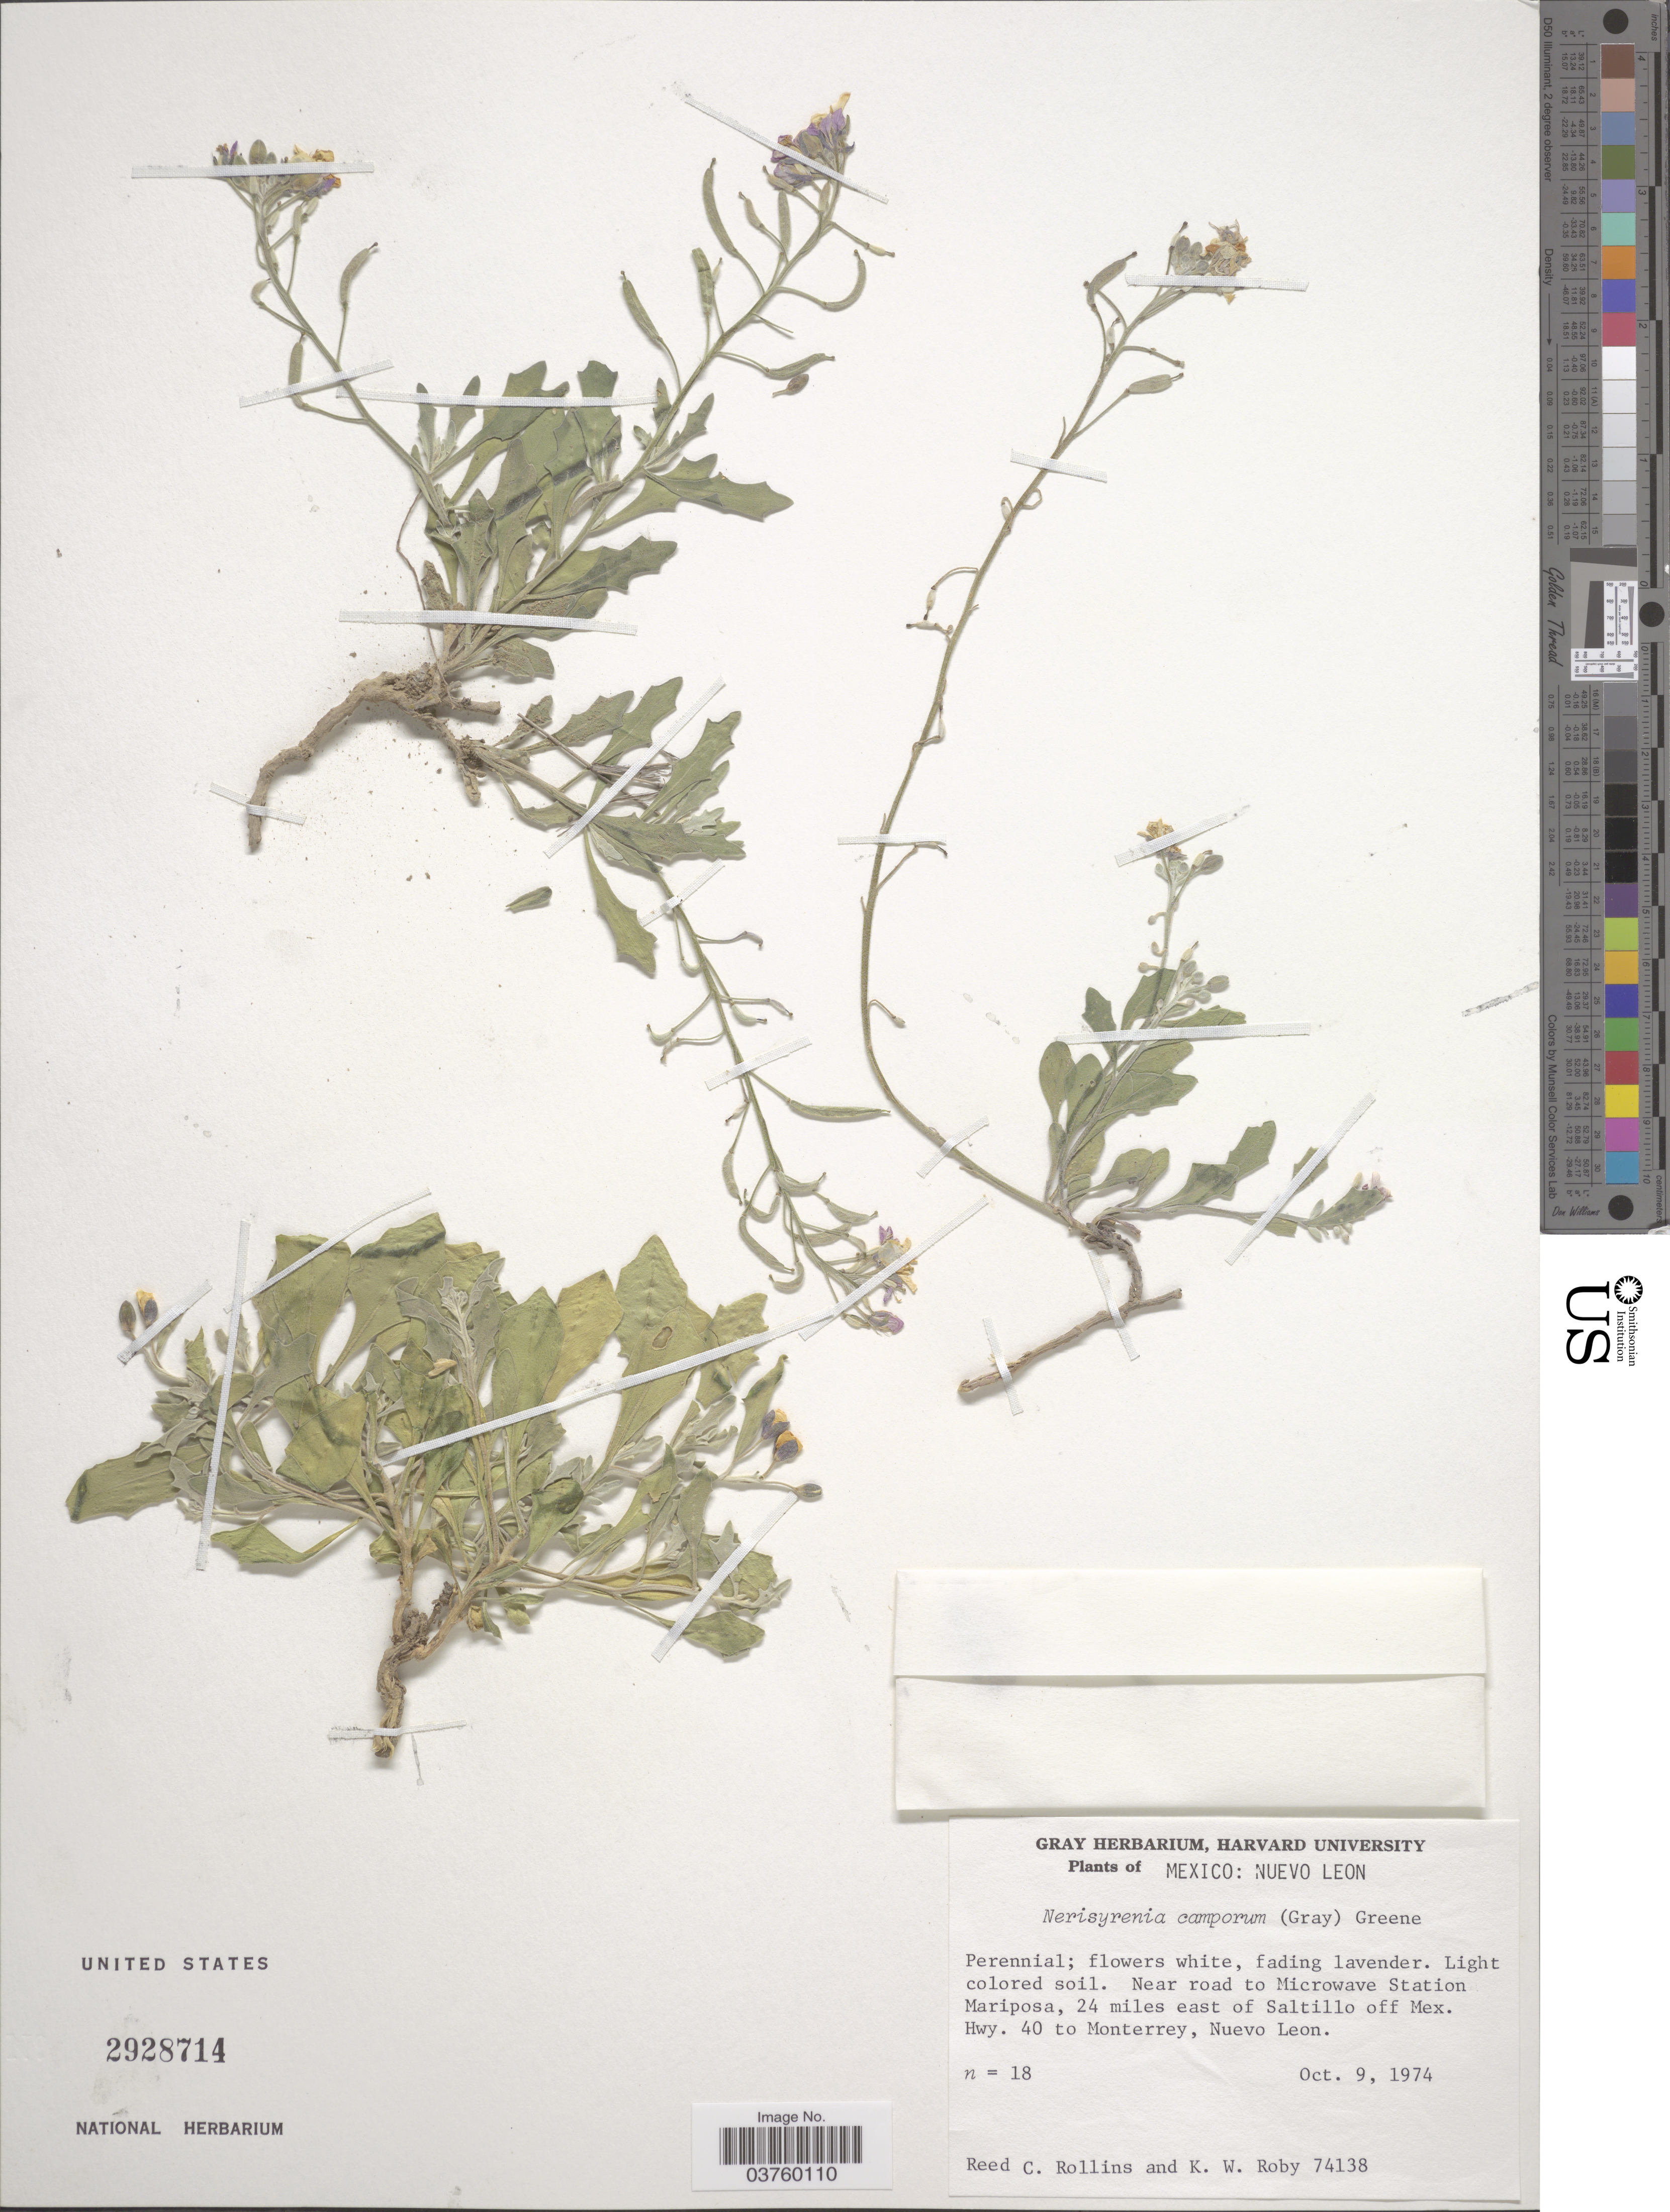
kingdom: Plantae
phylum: Tracheophyta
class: Magnoliopsida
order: Brassicales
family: Brassicaceae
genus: Nerisyrenia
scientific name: Nerisyrenia camporum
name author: (A. Gray) Greene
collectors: R. C. Rollins & K. W. Roby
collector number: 74138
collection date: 1974-10-09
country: Mexico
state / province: Nuevo León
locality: Near road to Microwave Station Mariposa, 24 miles east of Saltillo off Mex. Hwy. 40 to Monterrey.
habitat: light colored soil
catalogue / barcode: US 2928714